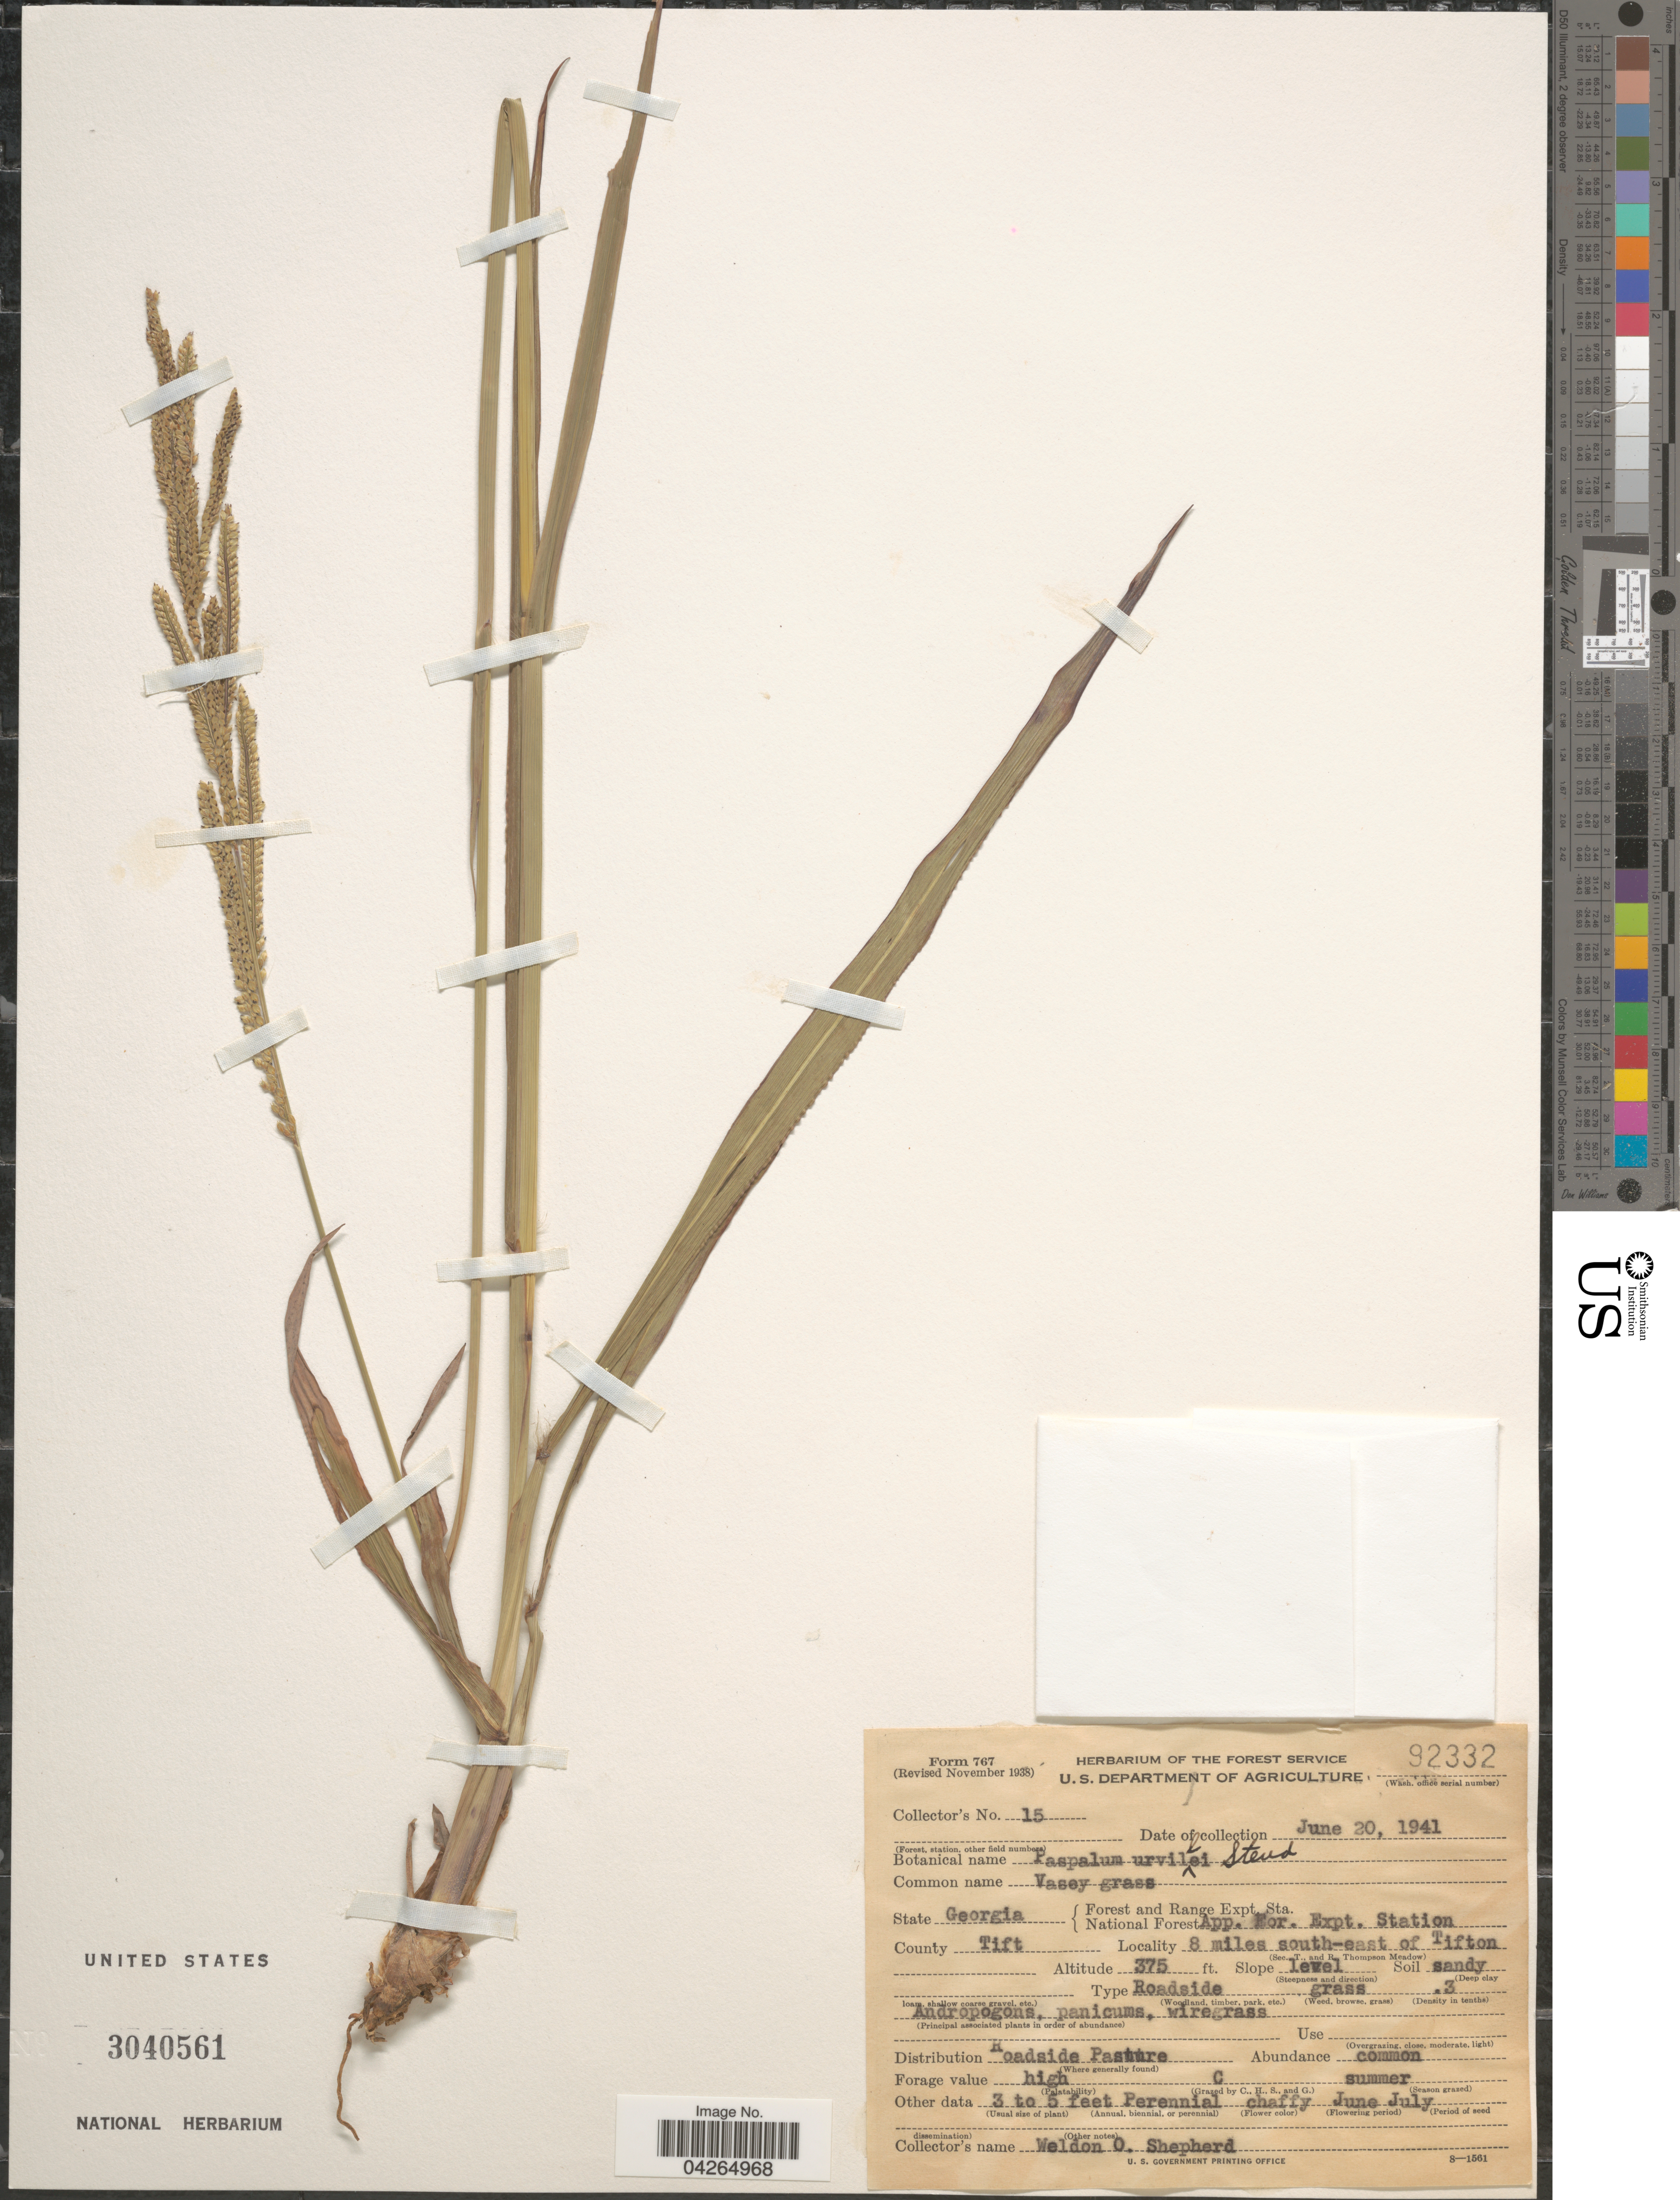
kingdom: Plantae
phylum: Tracheophyta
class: Liliopsida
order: Poales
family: Poaceae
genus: Paspalum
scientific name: Paspalum urvillei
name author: Steud.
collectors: W. Shepherd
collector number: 15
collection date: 1941-06-20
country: United States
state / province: Georgia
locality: National Forest App. For. Expt. Station. County Tift. 8 miles south-east of Tifton.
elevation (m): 114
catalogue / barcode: US 3040561